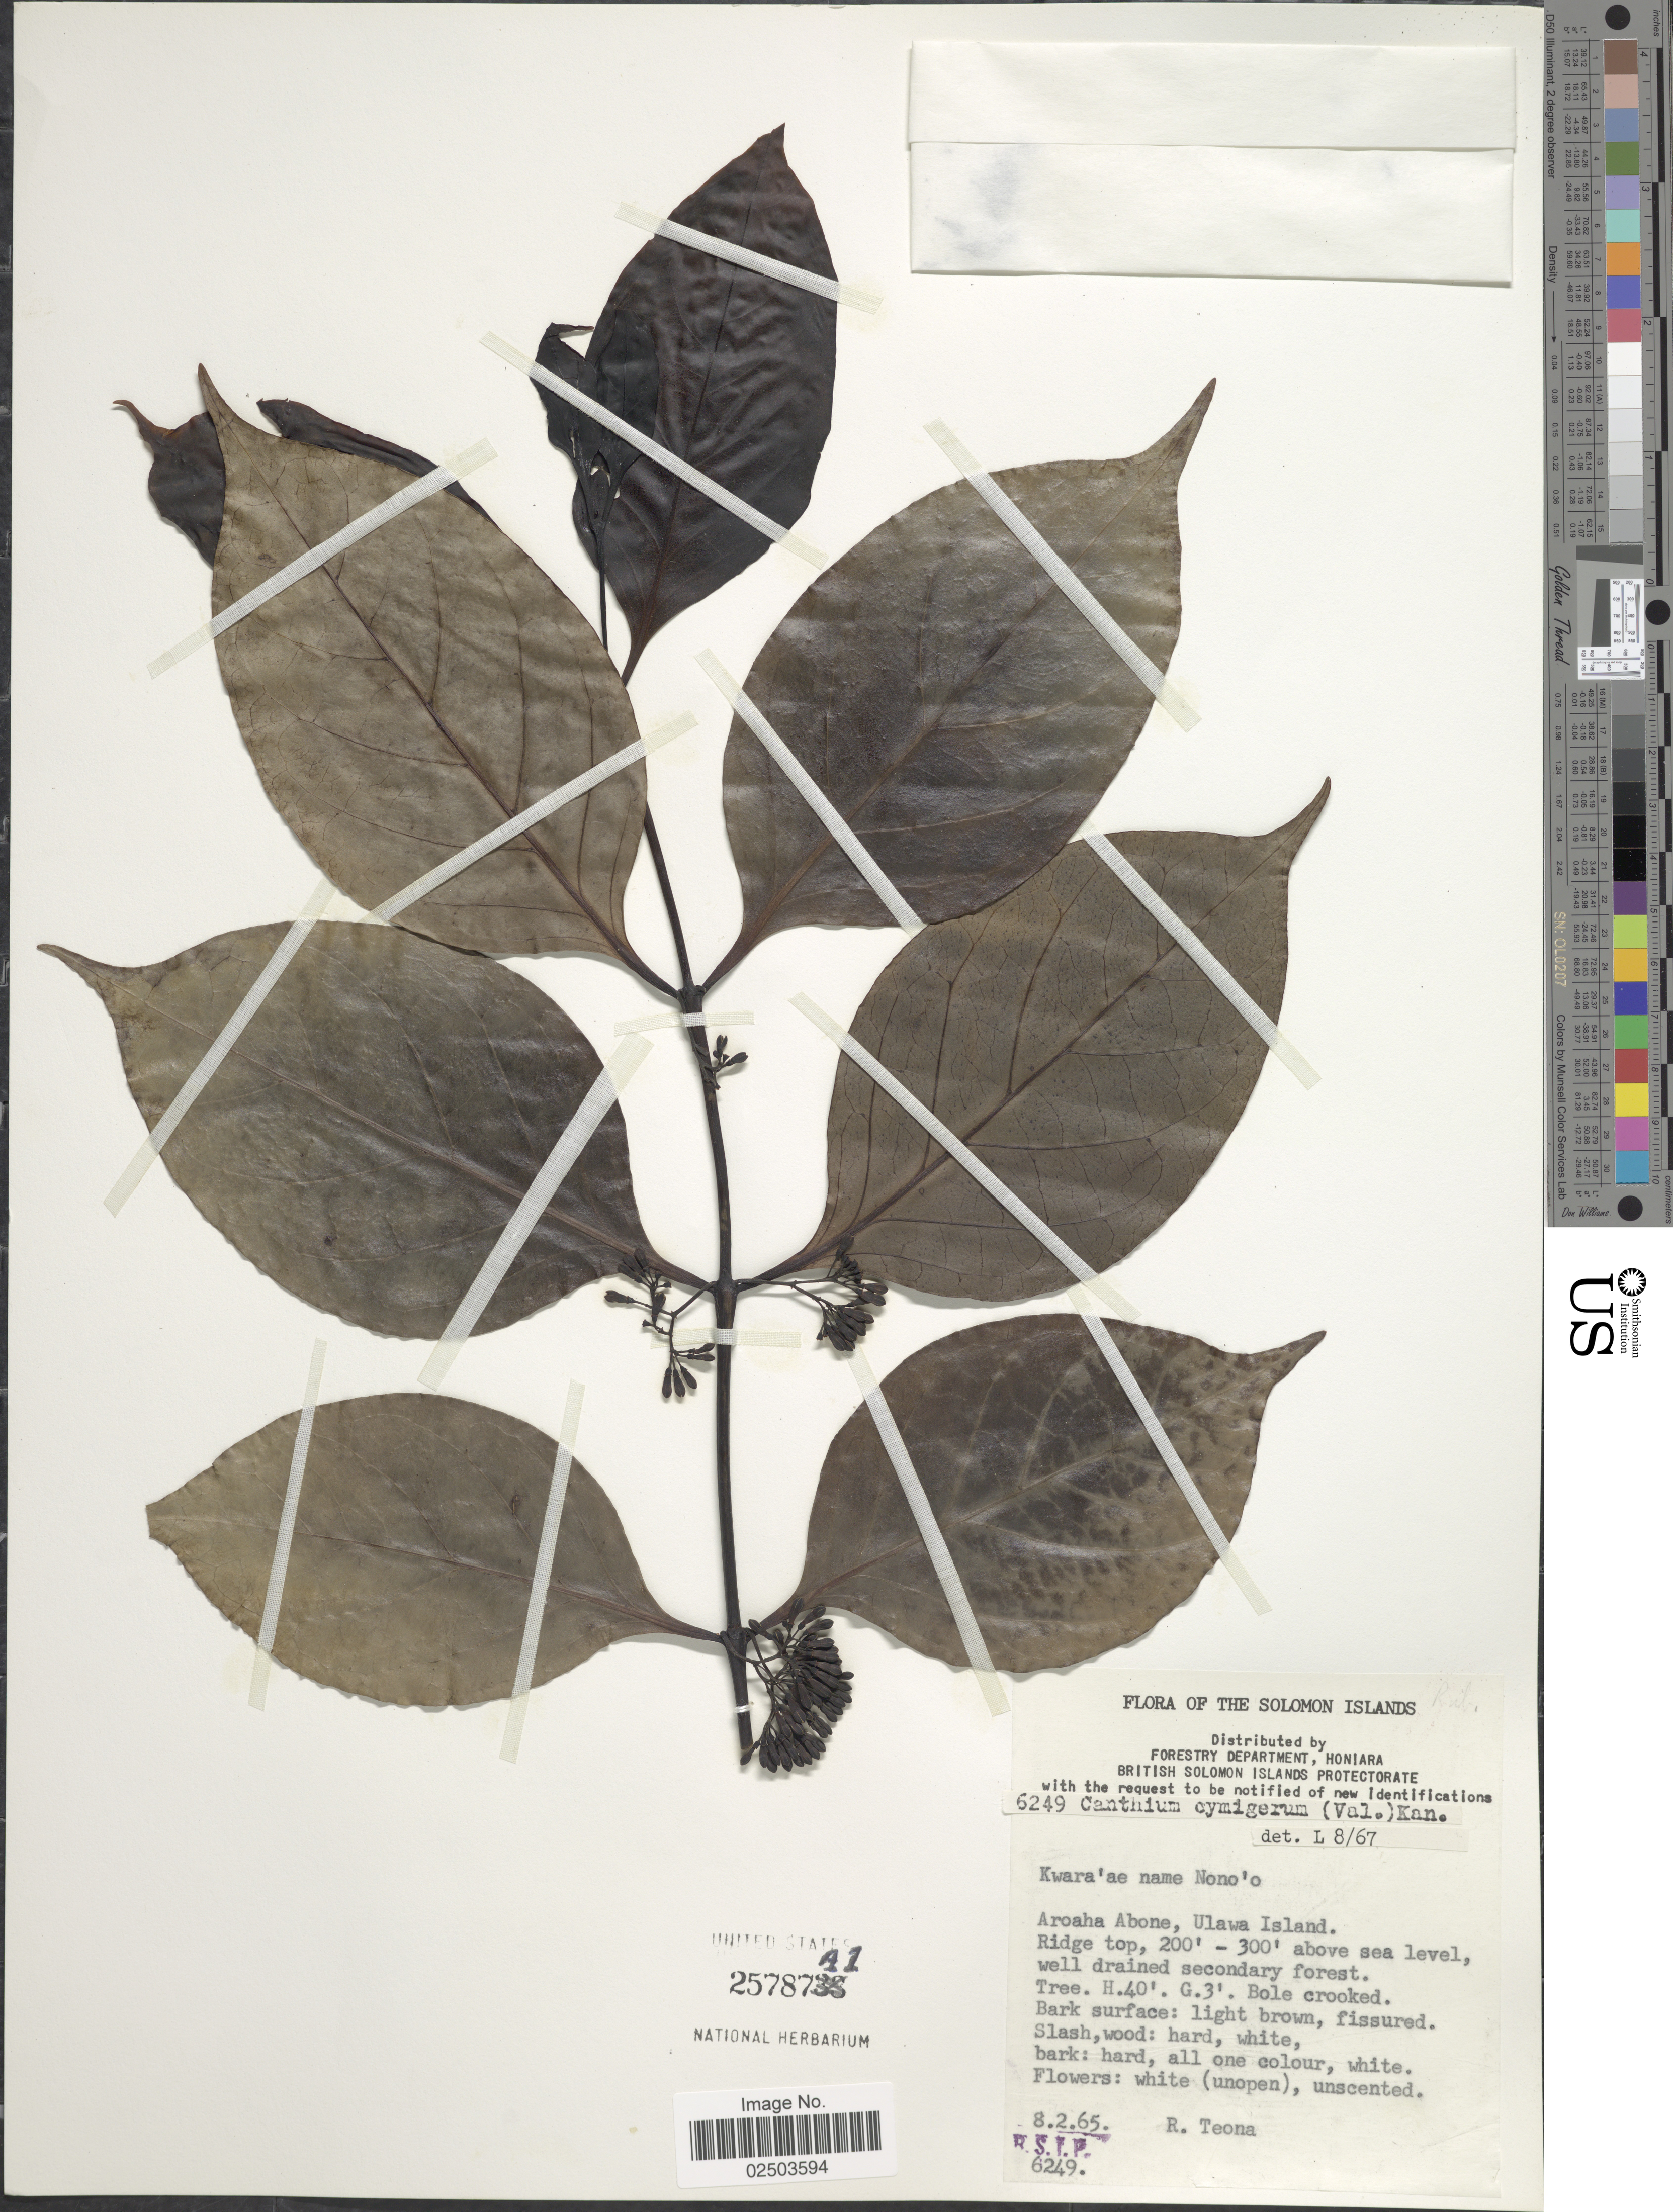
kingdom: Plantae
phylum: Tracheophyta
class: Magnoliopsida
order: Gentianales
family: Rubiaceae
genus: Psydrax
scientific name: Psydrax cymigera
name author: (Valeton) S. T. Reynolds & R.J.F. Hend.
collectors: R. Teona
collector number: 6249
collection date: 1965-02-08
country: Solomon Islands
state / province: Solomon Islands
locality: Aroaha Abone, Ulawa Island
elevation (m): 61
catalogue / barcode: US 2578741